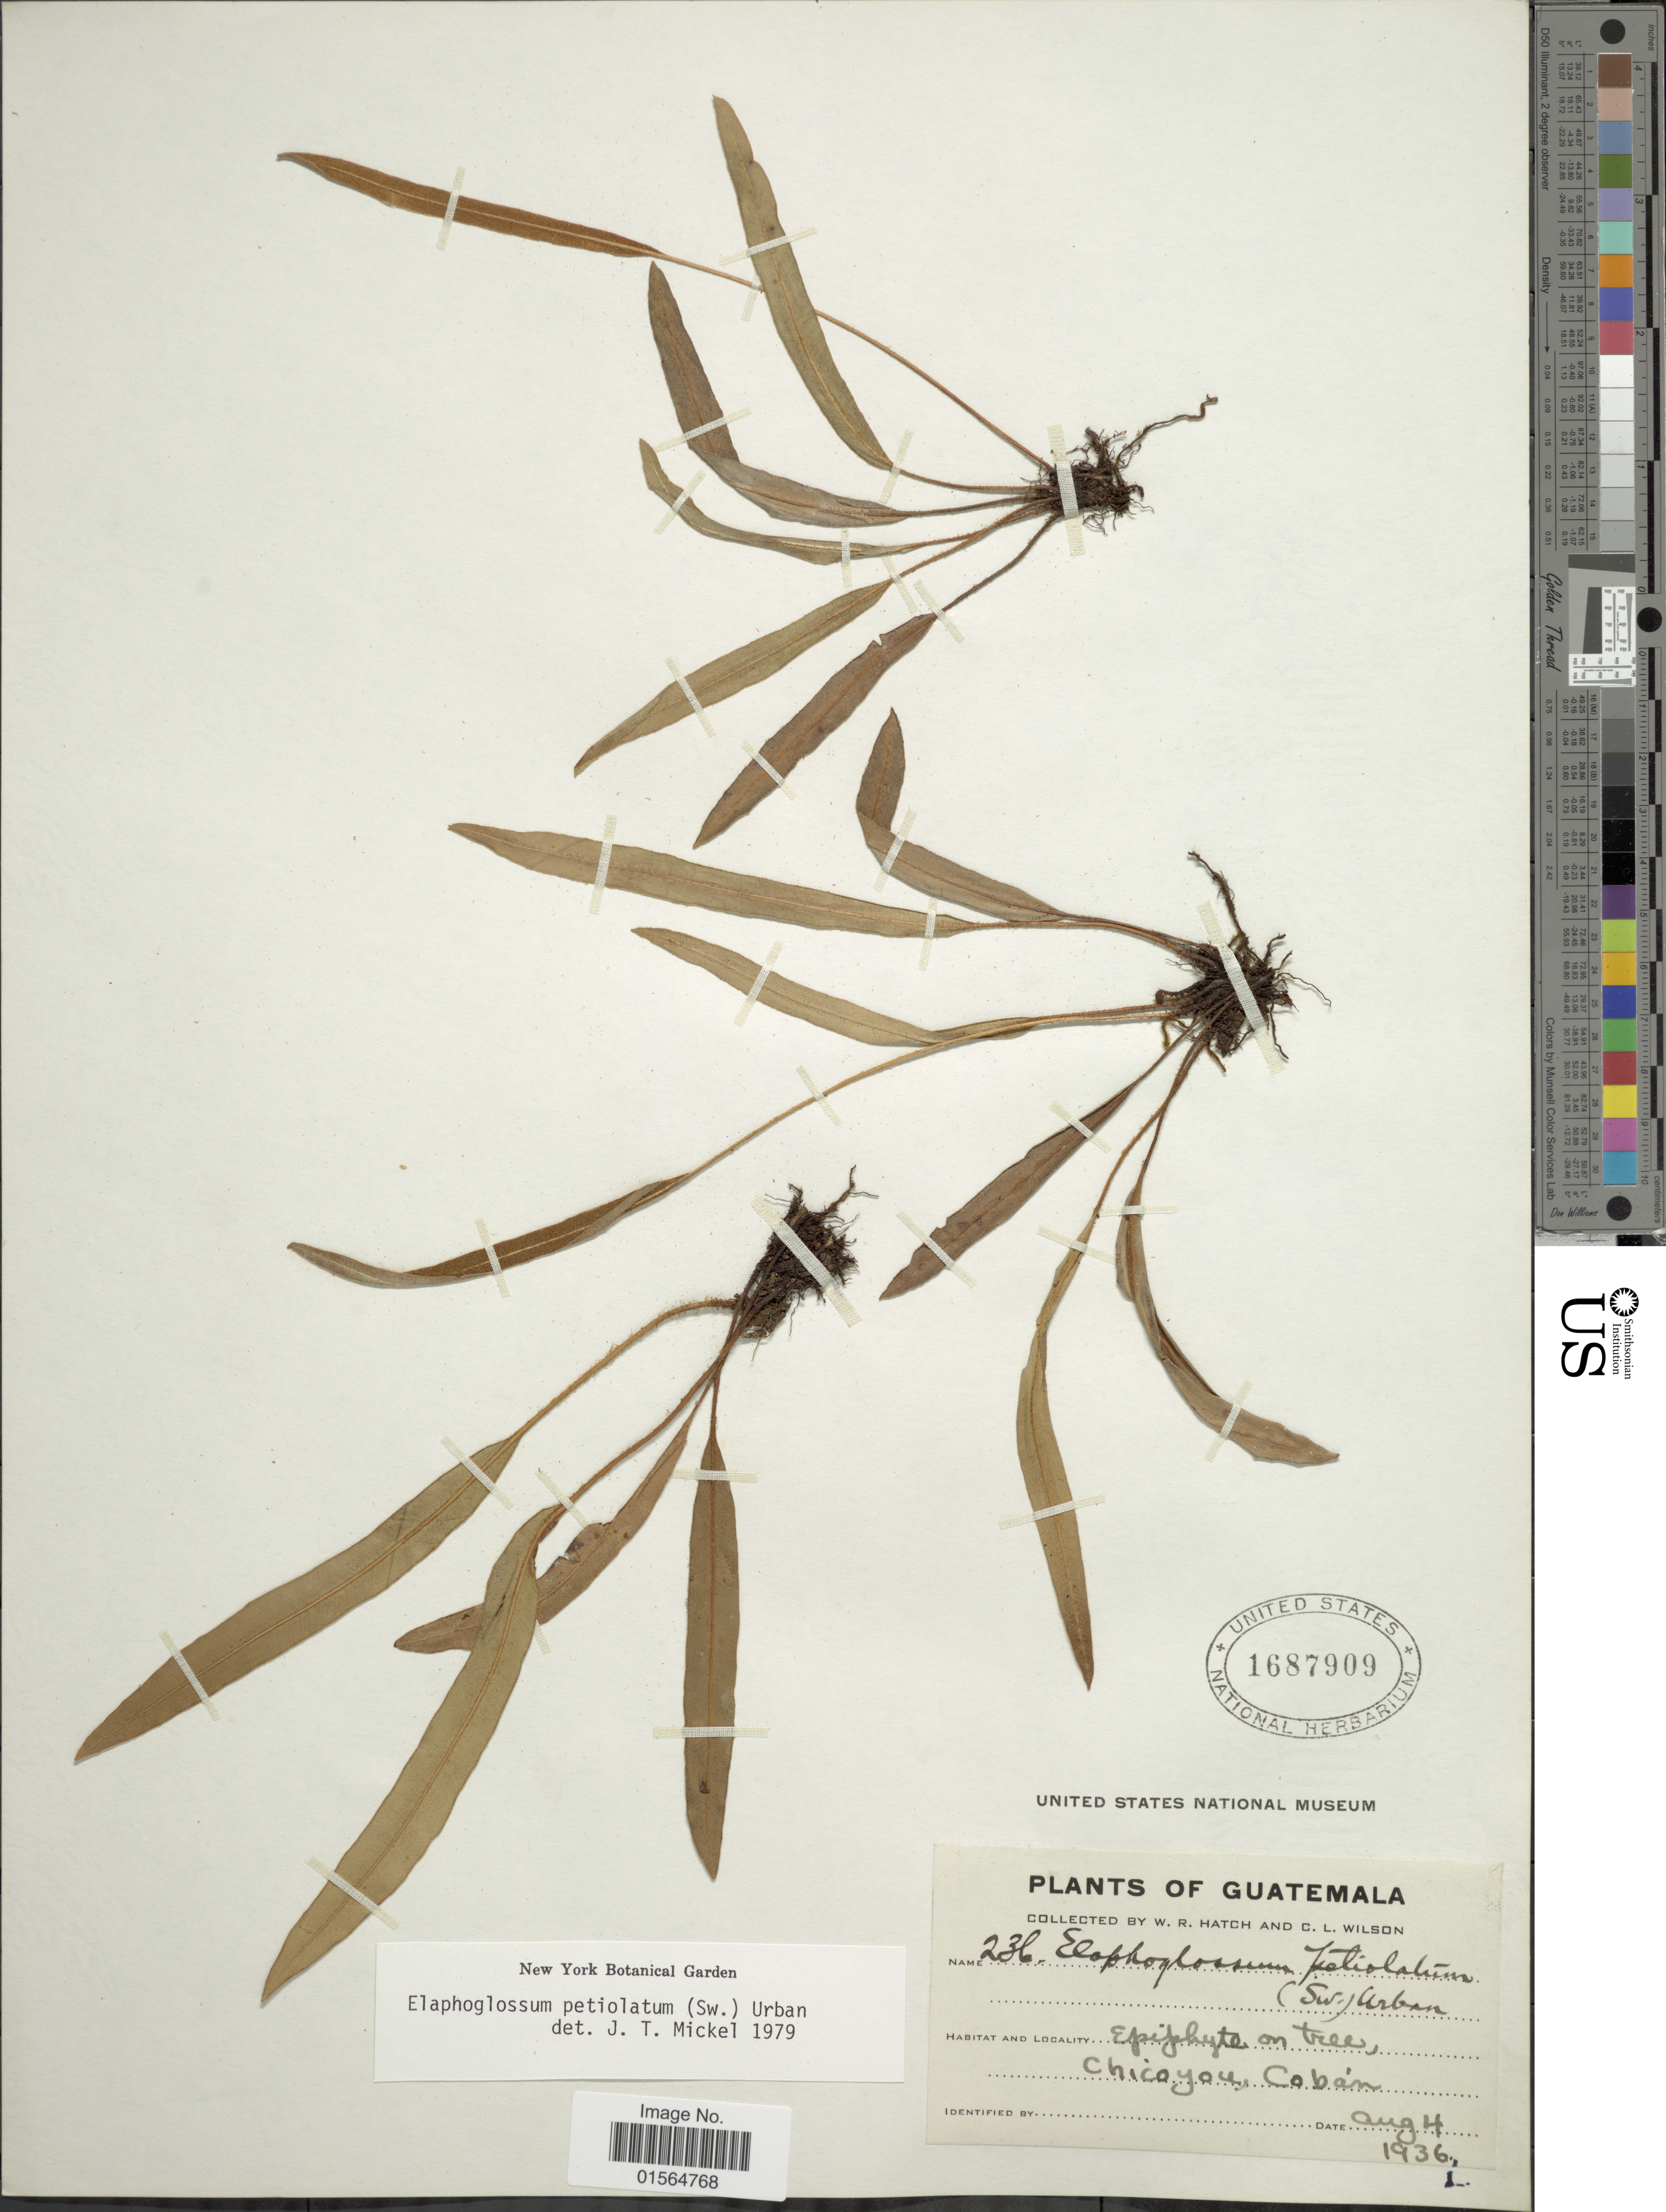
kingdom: Plantae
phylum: Tracheophyta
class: Polypodiopsida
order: Polypodiales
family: Dryopteridaceae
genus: Elaphoglossum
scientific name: Elaphoglossum petiolatum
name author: (Sw.) Urb.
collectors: W. Hatch & C. L. Wilson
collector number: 236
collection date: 1936-08-04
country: Guatemala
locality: Chicoyou, Coban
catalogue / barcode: US 1687909